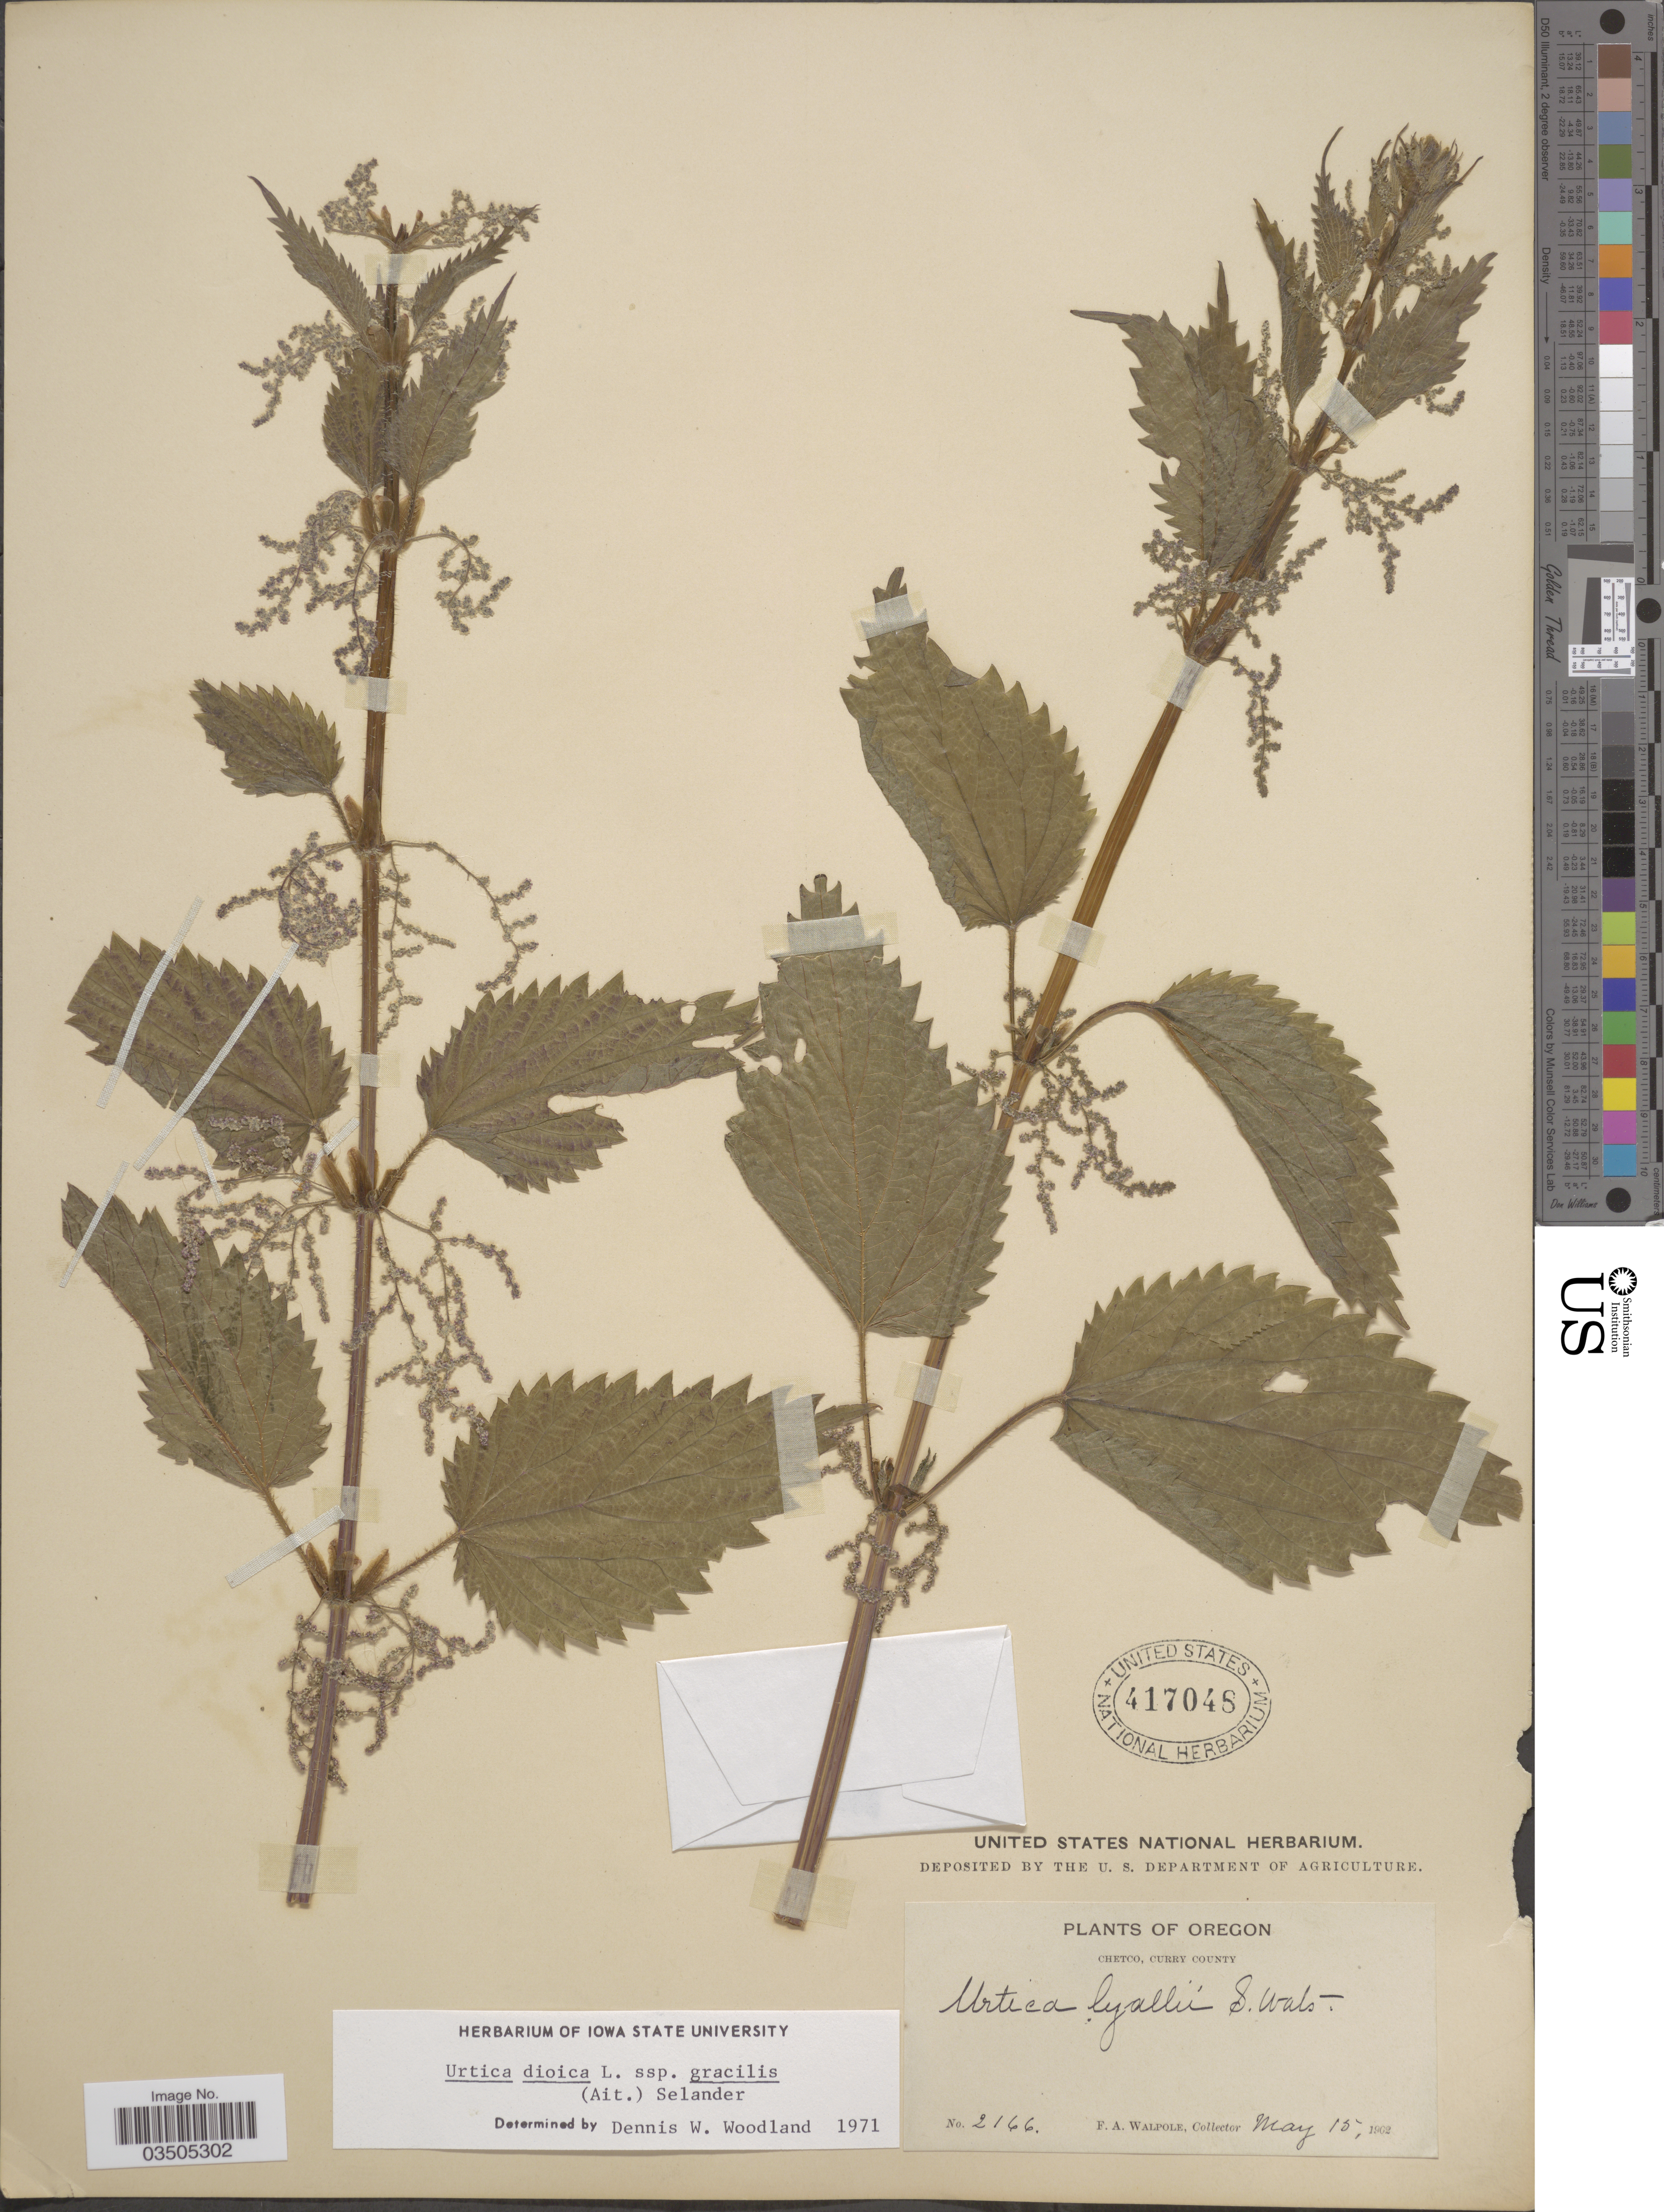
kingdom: Plantae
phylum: Tracheophyta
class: Magnoliopsida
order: Rosales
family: Urticaceae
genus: Urtica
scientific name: Urtica dioica subsp. gracilis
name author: L.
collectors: F. Walpole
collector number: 2166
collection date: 1902-05-15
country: United States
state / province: Oregon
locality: Chetco, Curry County.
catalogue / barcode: US 417048